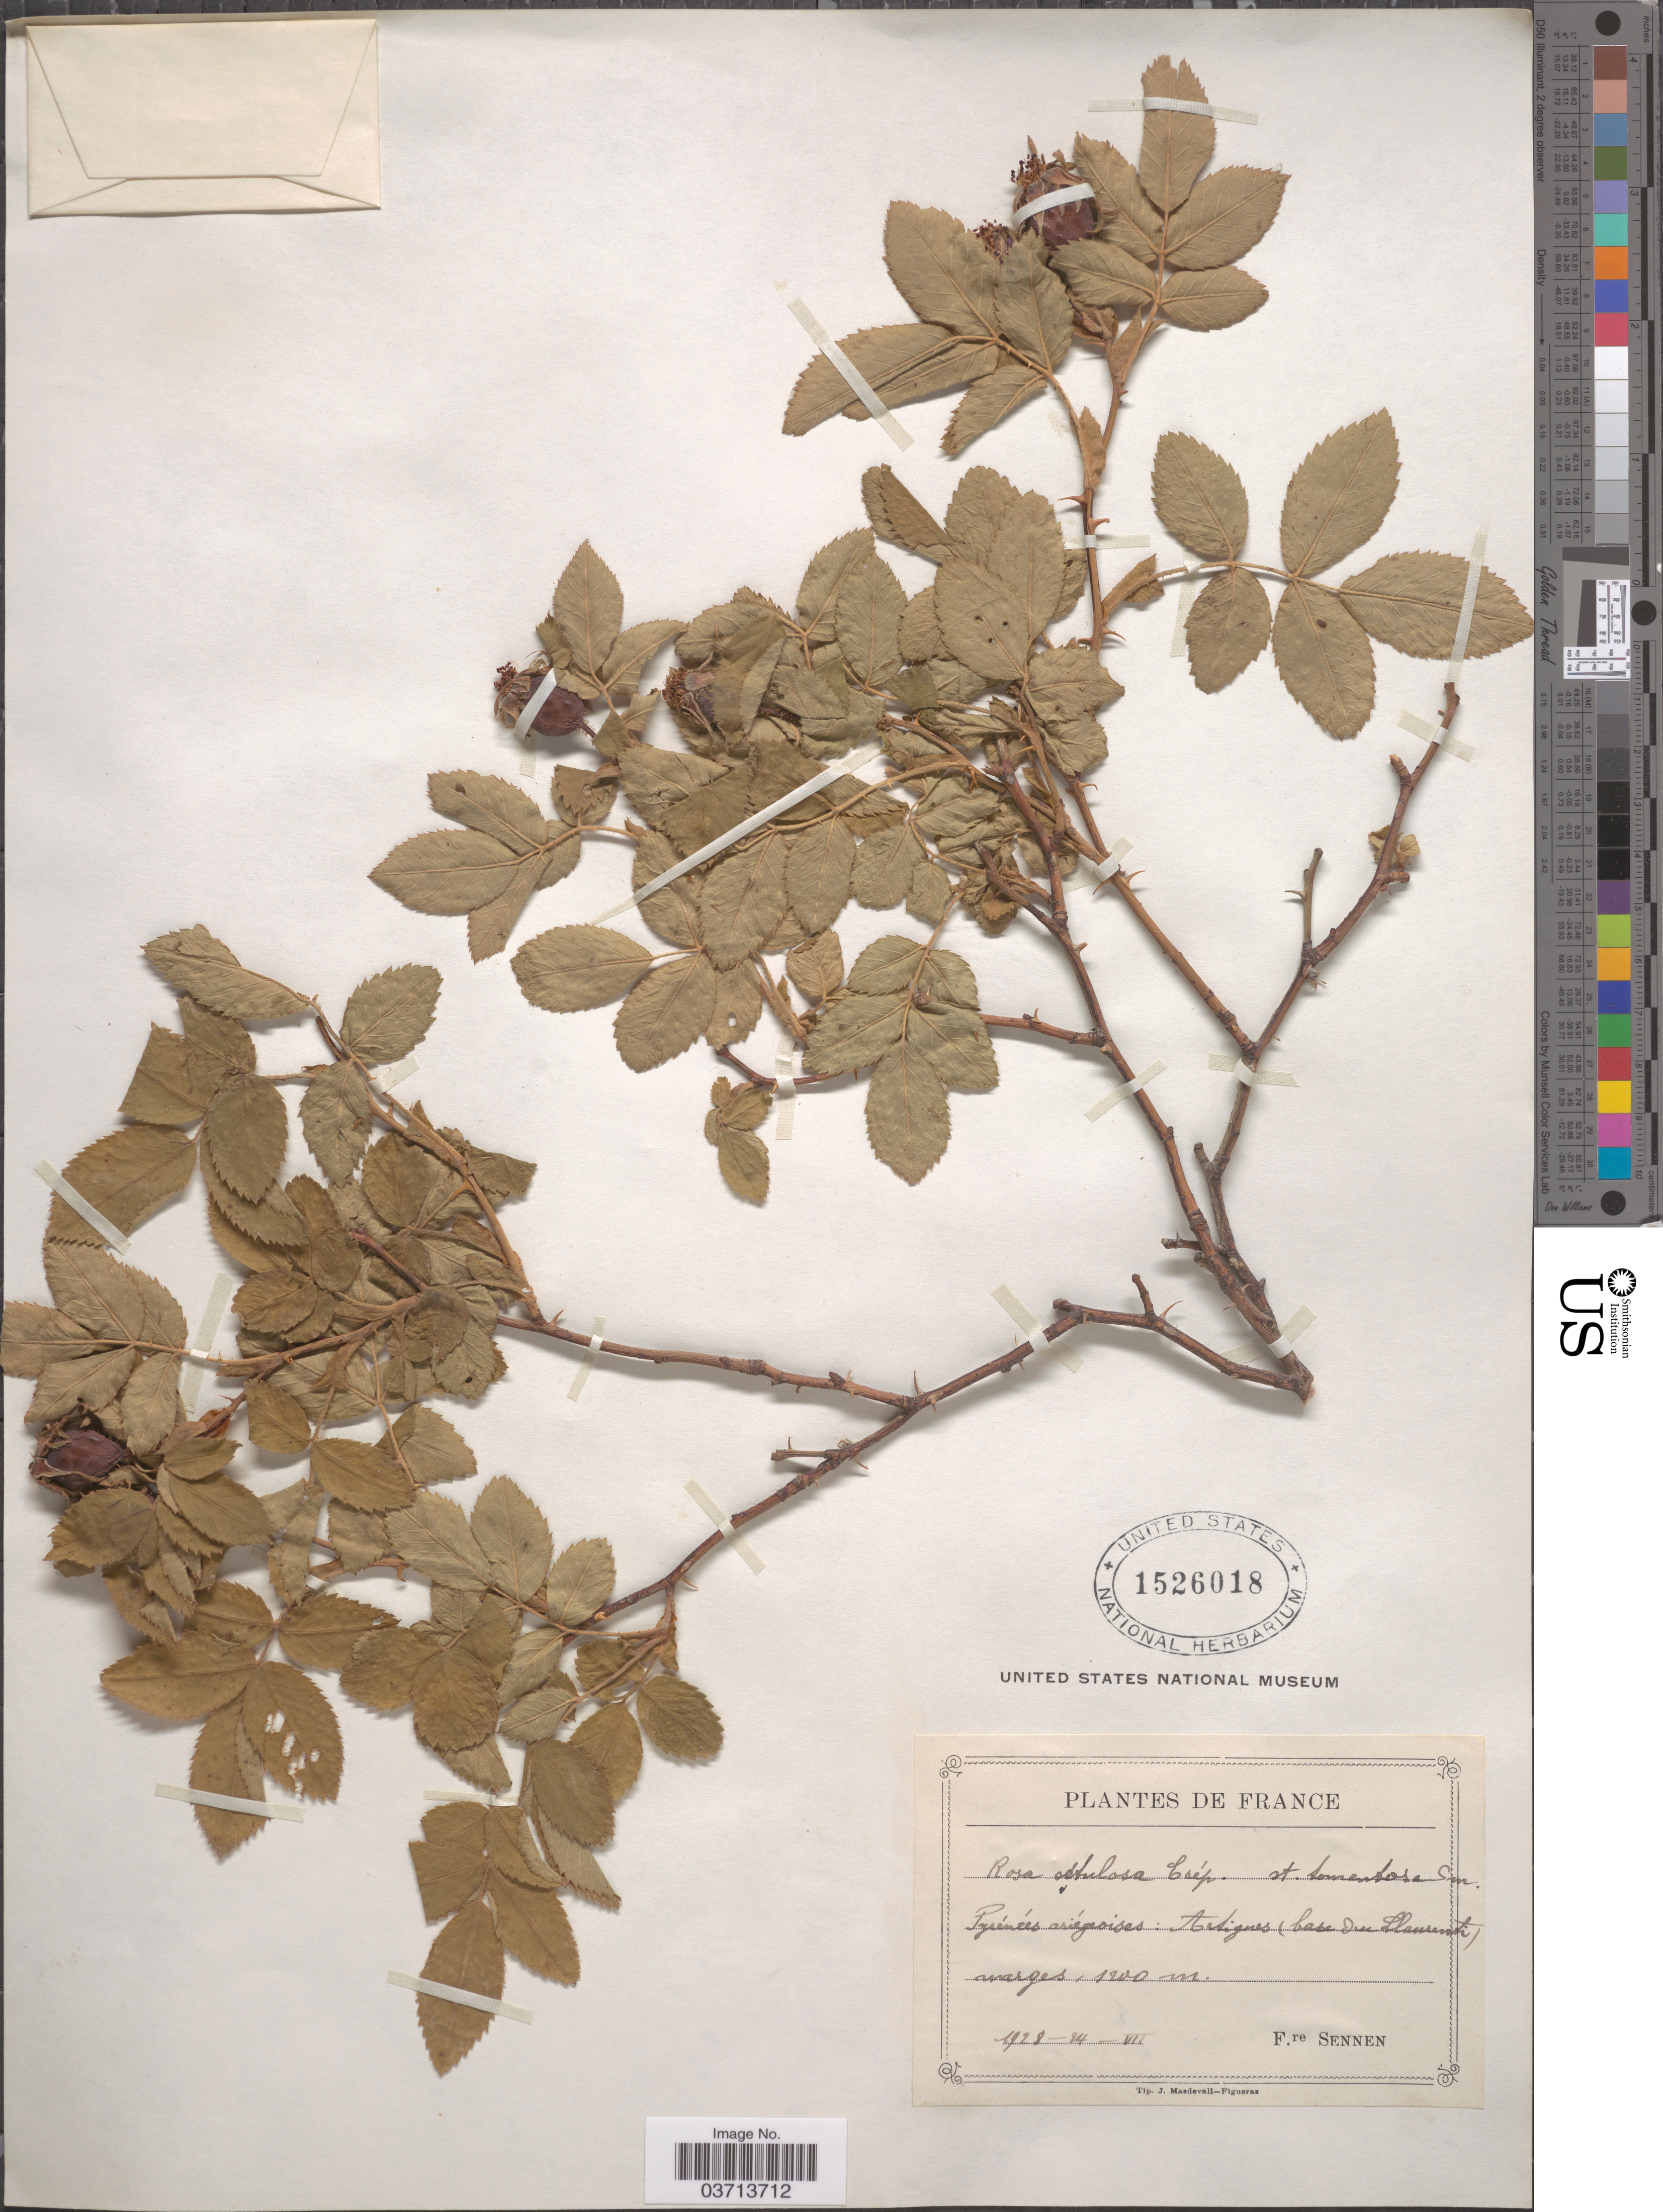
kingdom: Plantae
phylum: Tracheophyta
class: Magnoliopsida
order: Rosales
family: Rosaceae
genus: Rosa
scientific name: Rosa setulosa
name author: Crép.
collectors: E. Sennen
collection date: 1928-07-24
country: France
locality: Pyrénées ariégeoises: Artignes (base du Llanrenti [interpreted]) marges.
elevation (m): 1200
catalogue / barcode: US 1526018